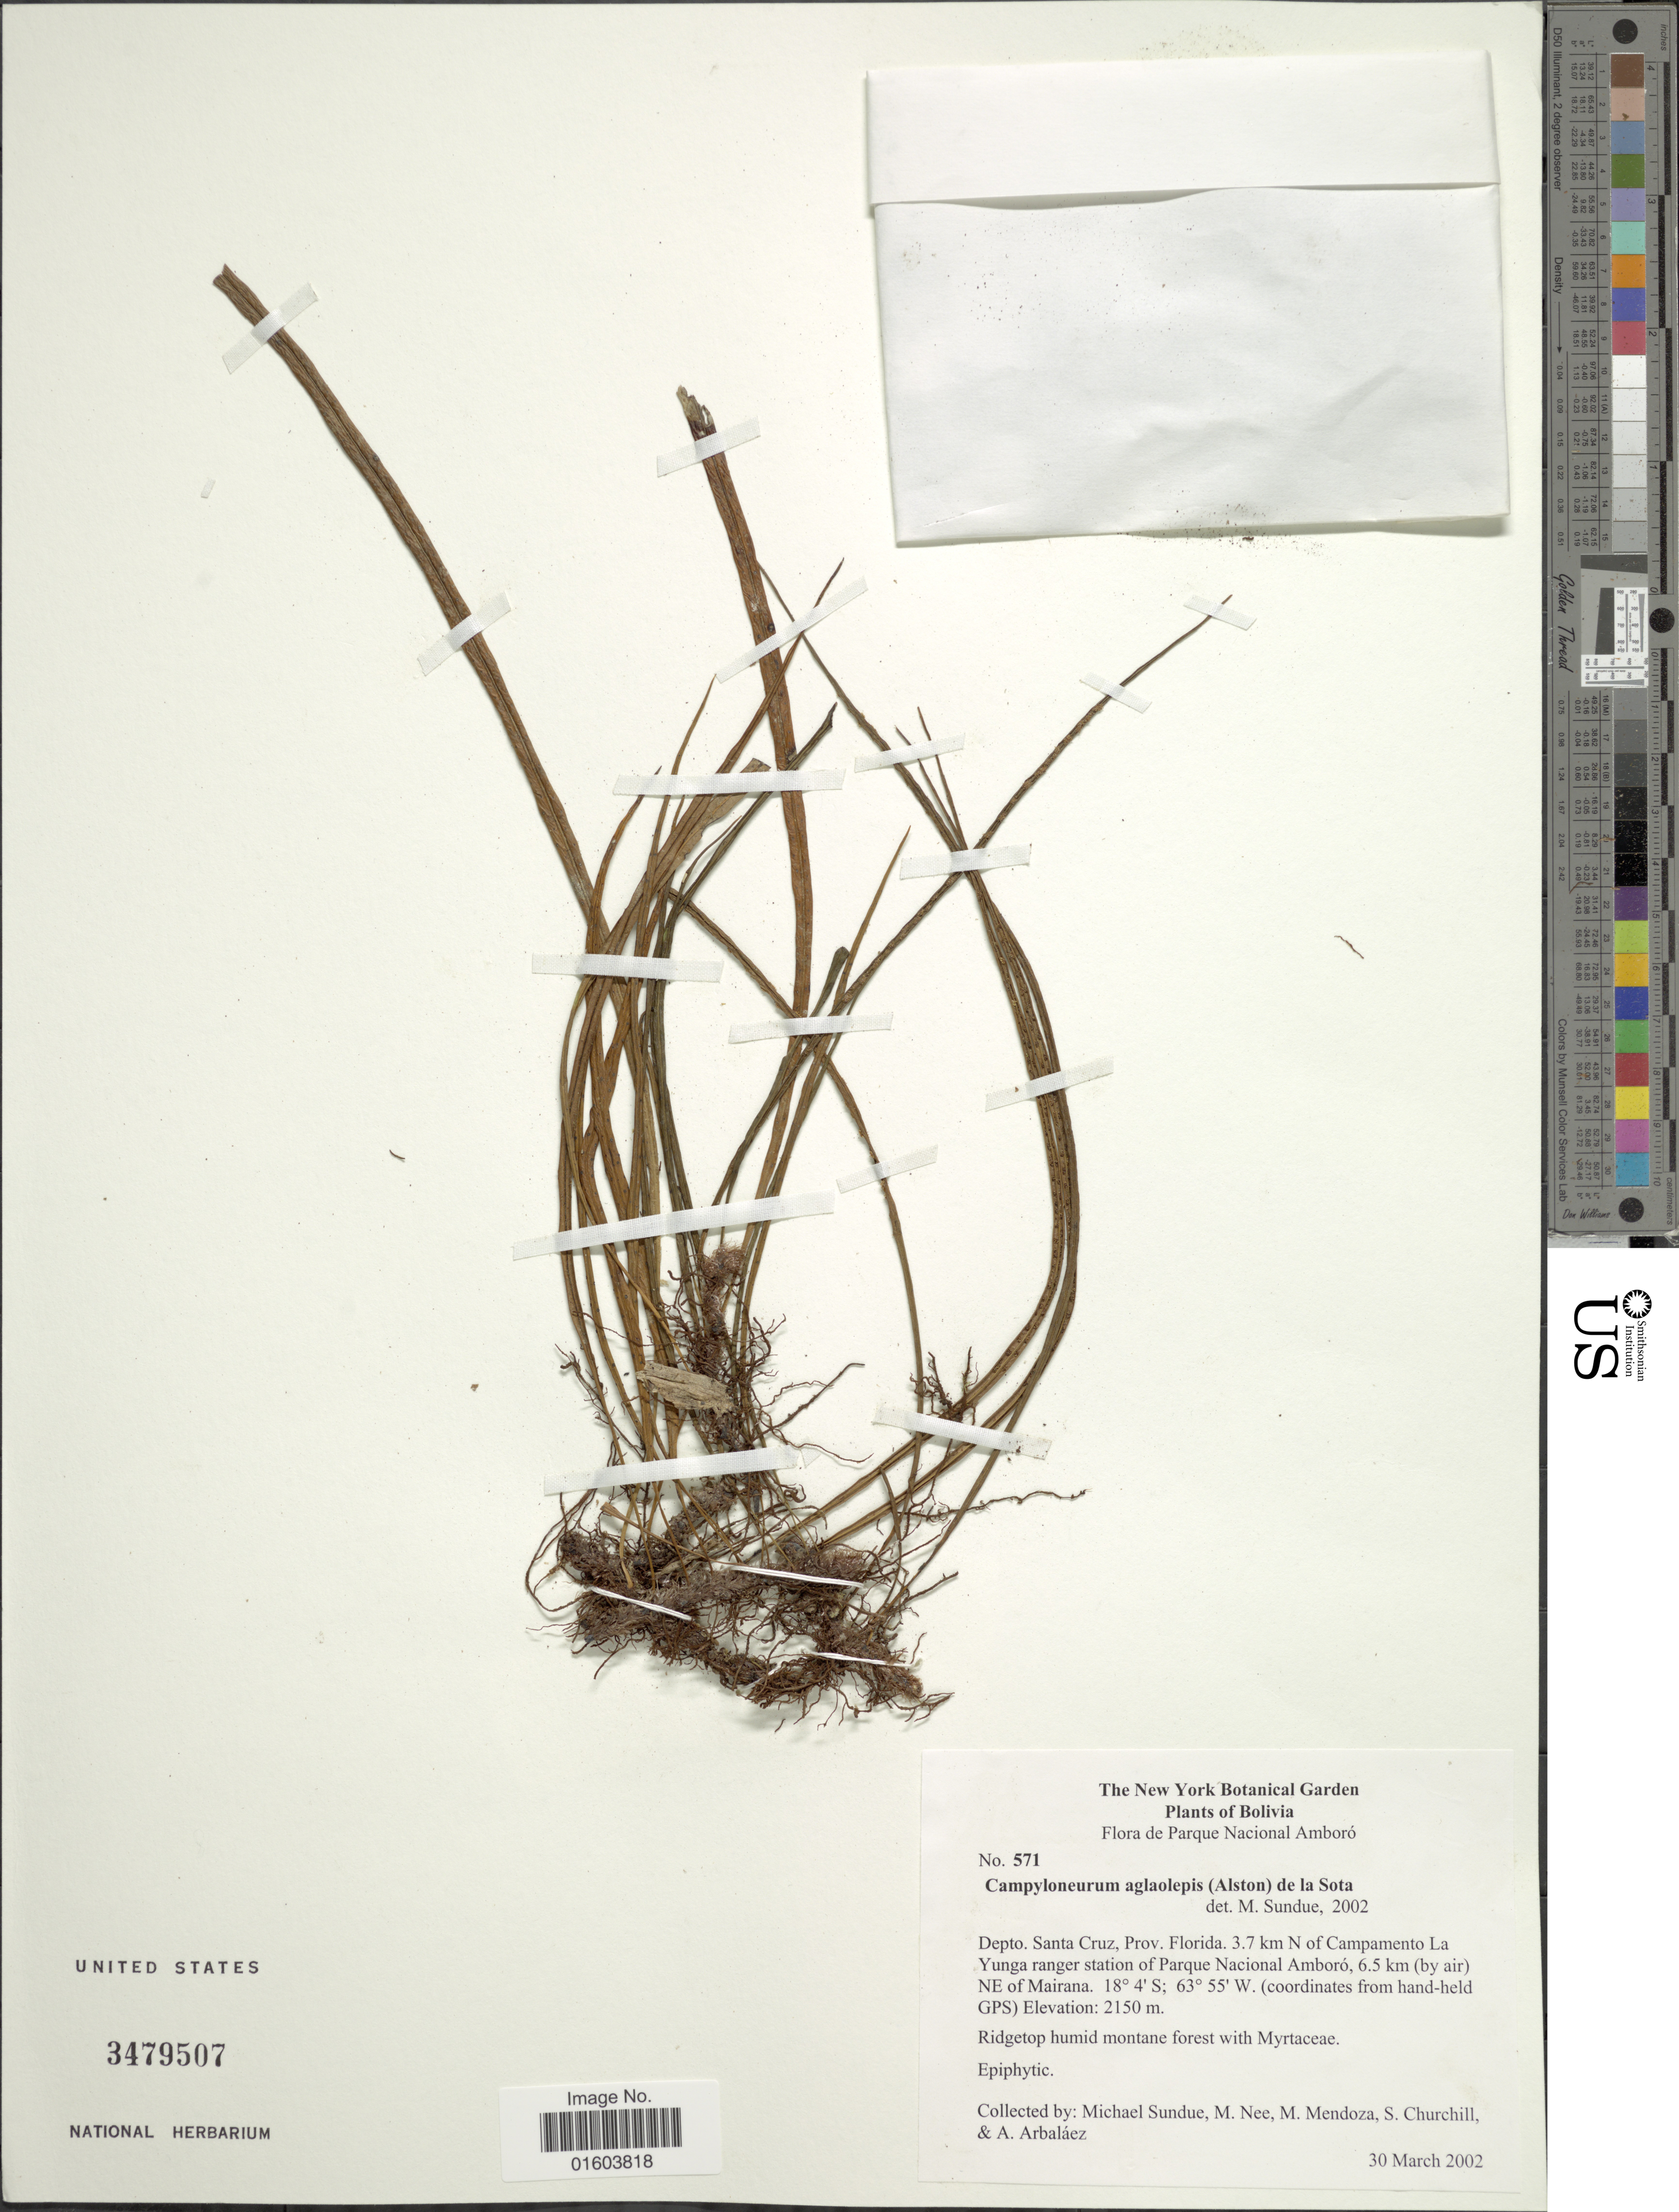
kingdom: Plantae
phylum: Tracheophyta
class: Polypodiopsida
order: Polypodiales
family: Polypodiaceae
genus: Campyloneurum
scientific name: Campyloneurum aglaolepis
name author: (Alston) Sota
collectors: M. Sundue, M. Nee, M. Mendoza, S. Churchill & A. Arbaláez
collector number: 571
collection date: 2002-03-30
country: Bolivia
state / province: Santa Cruz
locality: Bolivia. Depto. Santa Cruz, Prov. Florida.3.7 km N of Campamento La Yunga ranger station of Parque Nacional Amboro, 6.5 km (by air) NE of Mairana.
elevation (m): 2150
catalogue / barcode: US 3479507